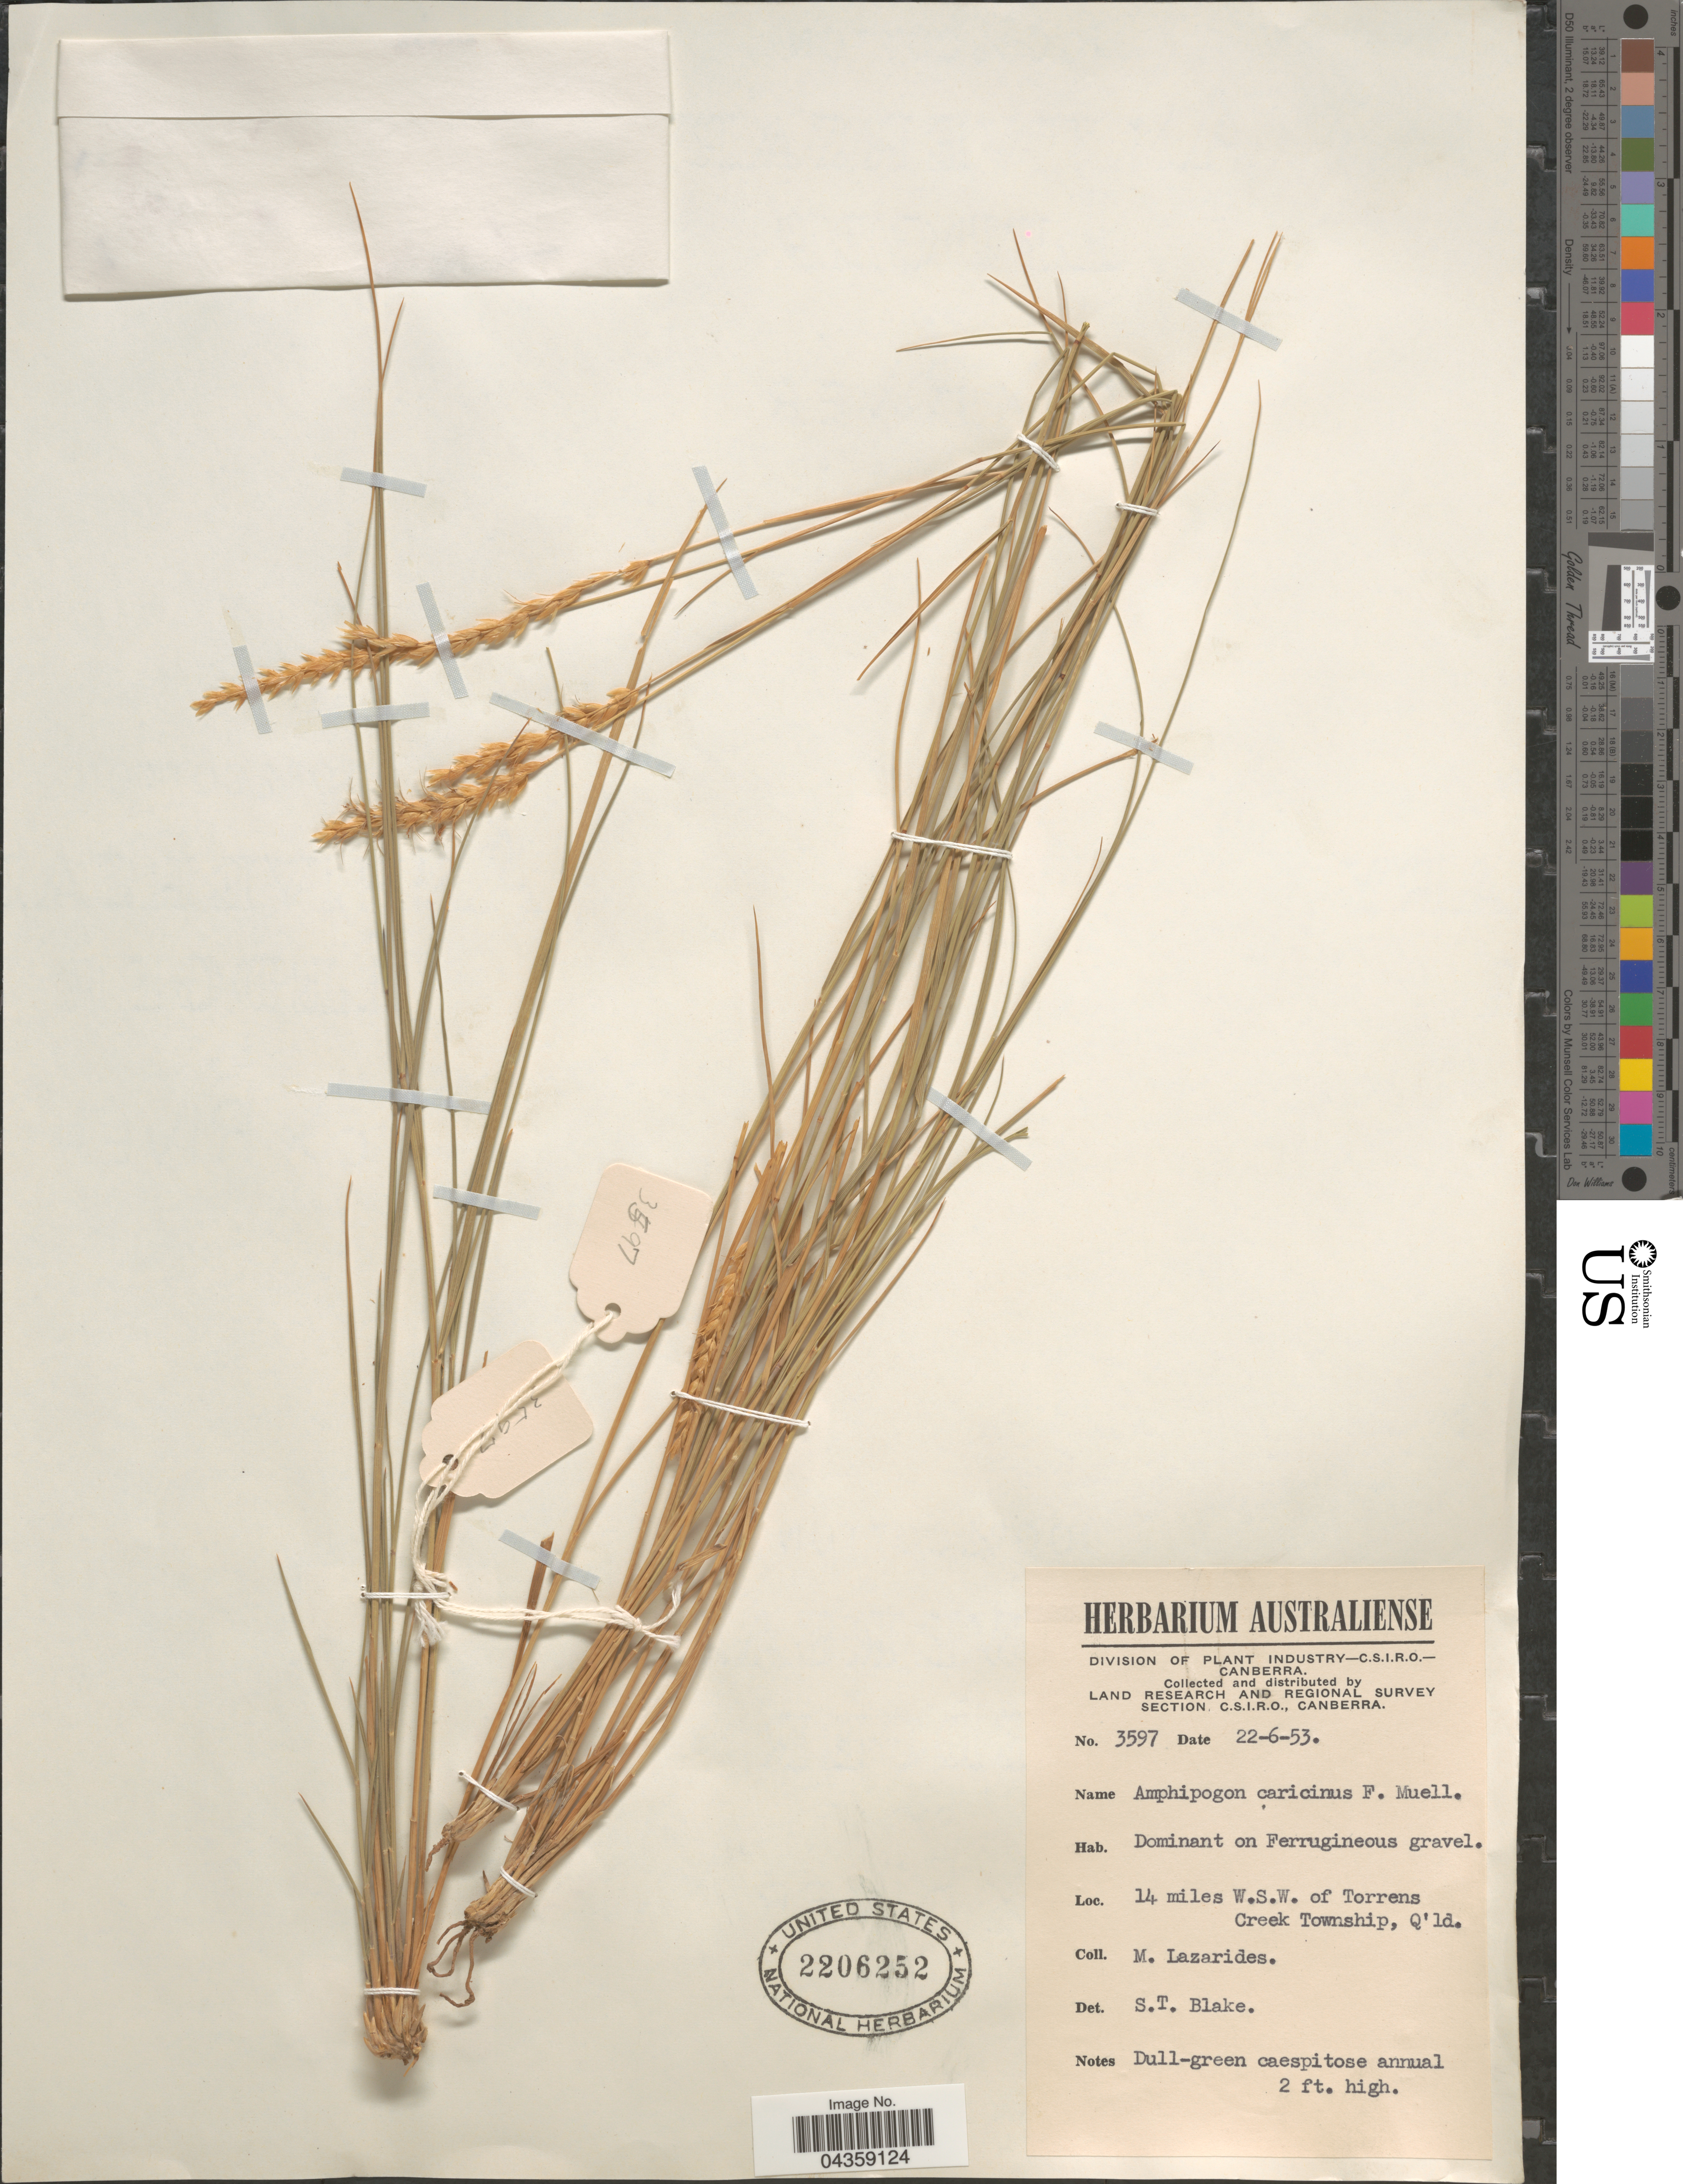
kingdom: Plantae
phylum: Tracheophyta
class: Liliopsida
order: Poales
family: Poaceae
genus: Amphipogon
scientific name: Amphipogon caricinus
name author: F. Muell.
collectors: M. Lazarides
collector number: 3597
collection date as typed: Transcribed d/m/y: 22/6/53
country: Australia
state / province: Queensland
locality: Land Research and Regional Survey Section. 14 miles W.S.W. of Torrens Creek Township, Q'ld.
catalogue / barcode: US 2206252